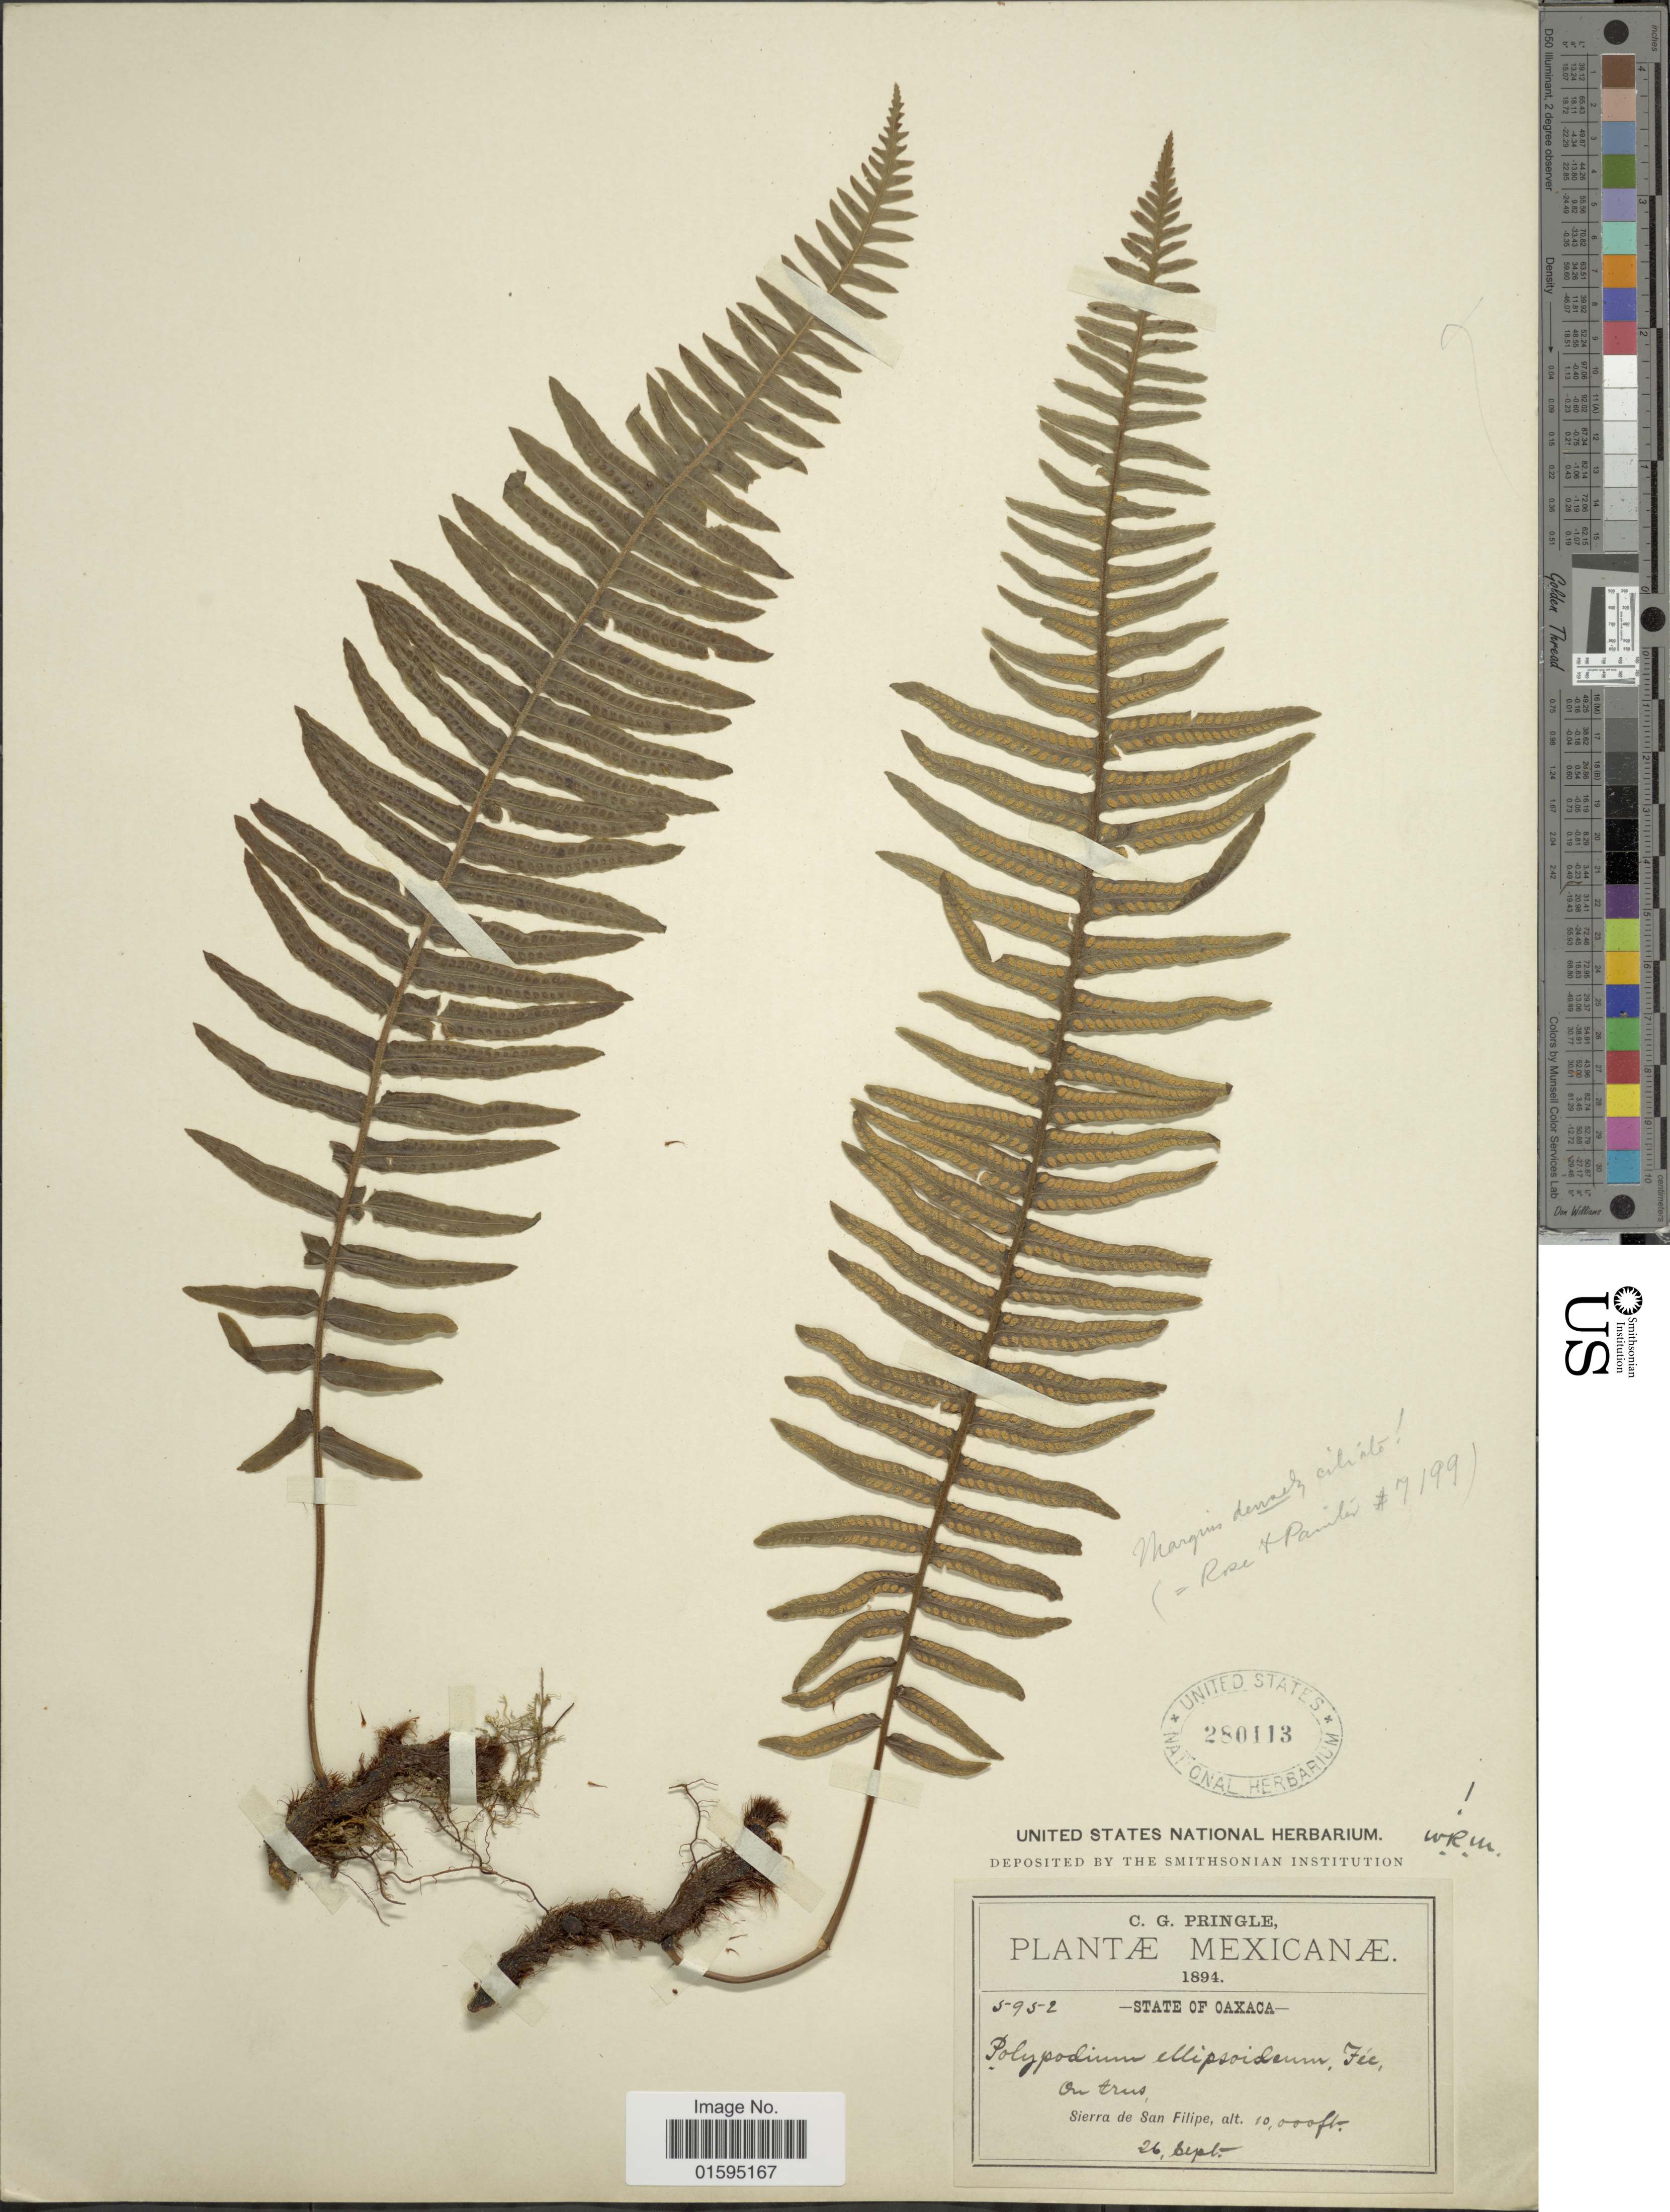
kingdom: Plantae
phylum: Tracheophyta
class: Polypodiopsida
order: Polypodiales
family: Polypodiaceae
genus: Polypodium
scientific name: Polypodium hartwegianum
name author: Hook.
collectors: C. G. Pringle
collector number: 5952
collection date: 1894-09-26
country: Mexico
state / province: Oaxaca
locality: Sierra de San Filipe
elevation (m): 3048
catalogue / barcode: US 280113